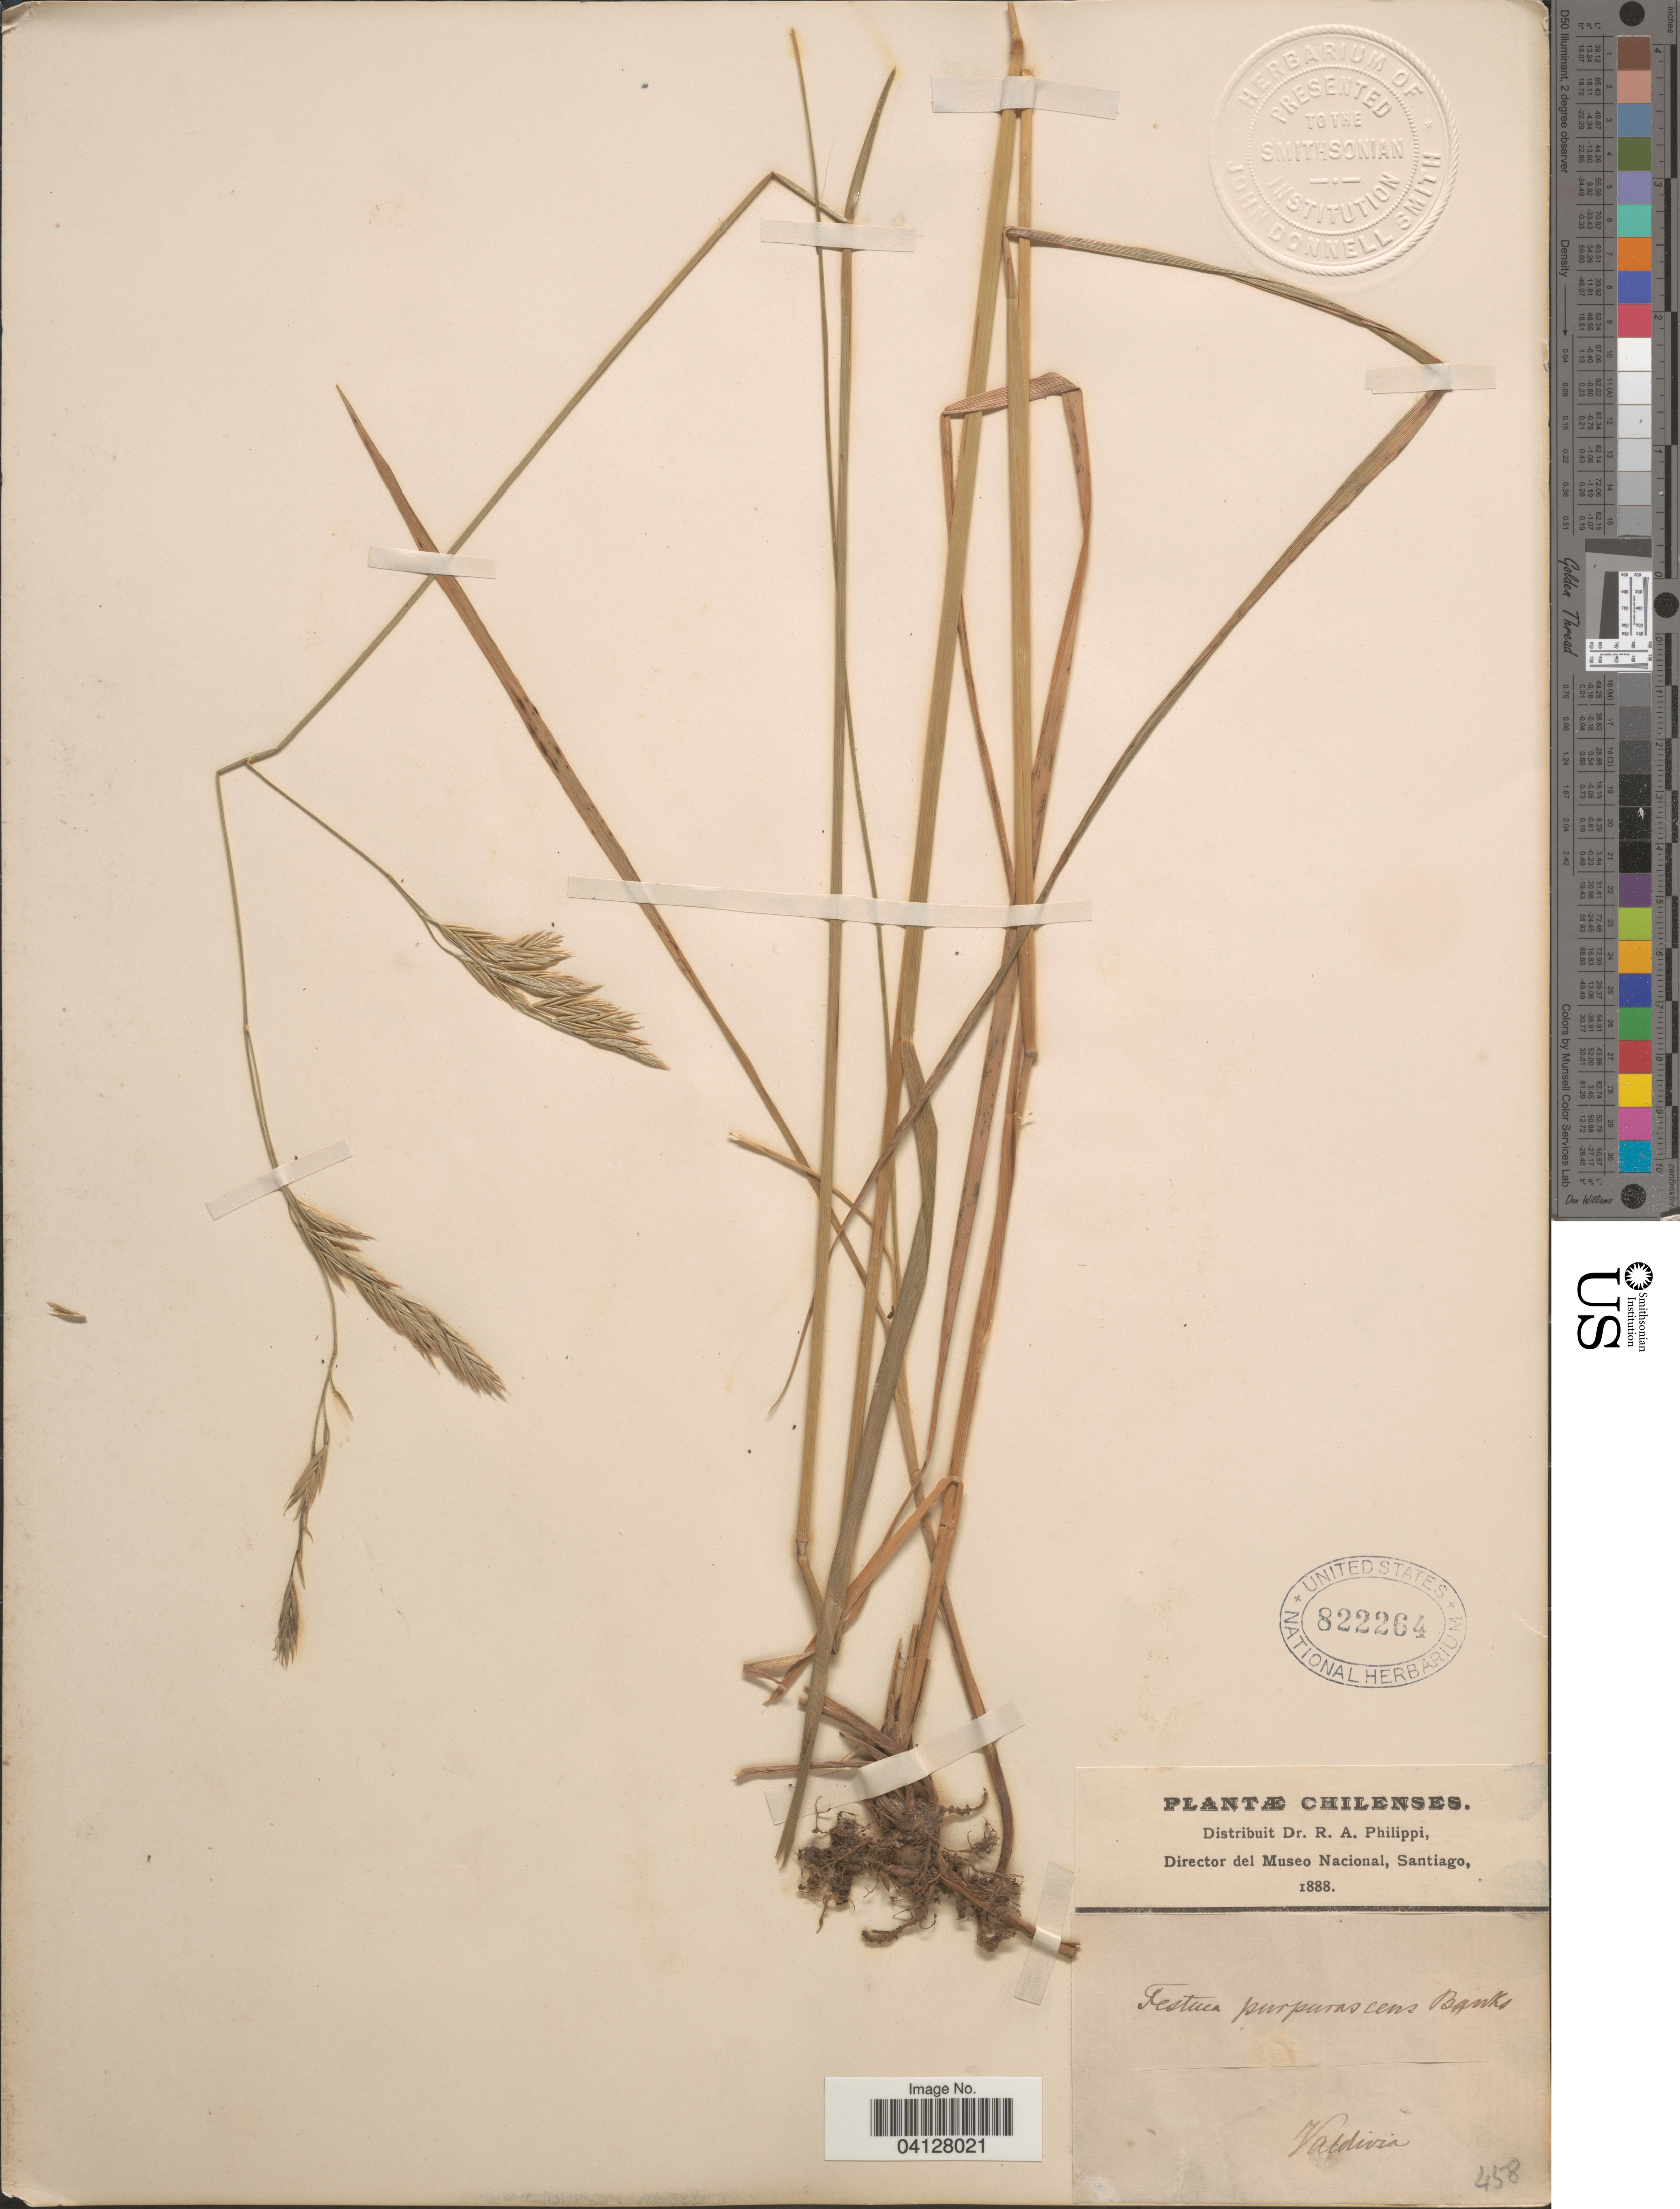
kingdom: Plantae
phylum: Tracheophyta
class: Liliopsida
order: Poales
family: Poaceae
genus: Festuca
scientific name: Festuca purpurascens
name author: Banks & Sol. ex Hook. f.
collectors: R. A. Philippi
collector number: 458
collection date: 1888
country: Chile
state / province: Los Ríos (XIV)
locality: Valdivia.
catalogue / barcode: US 822264